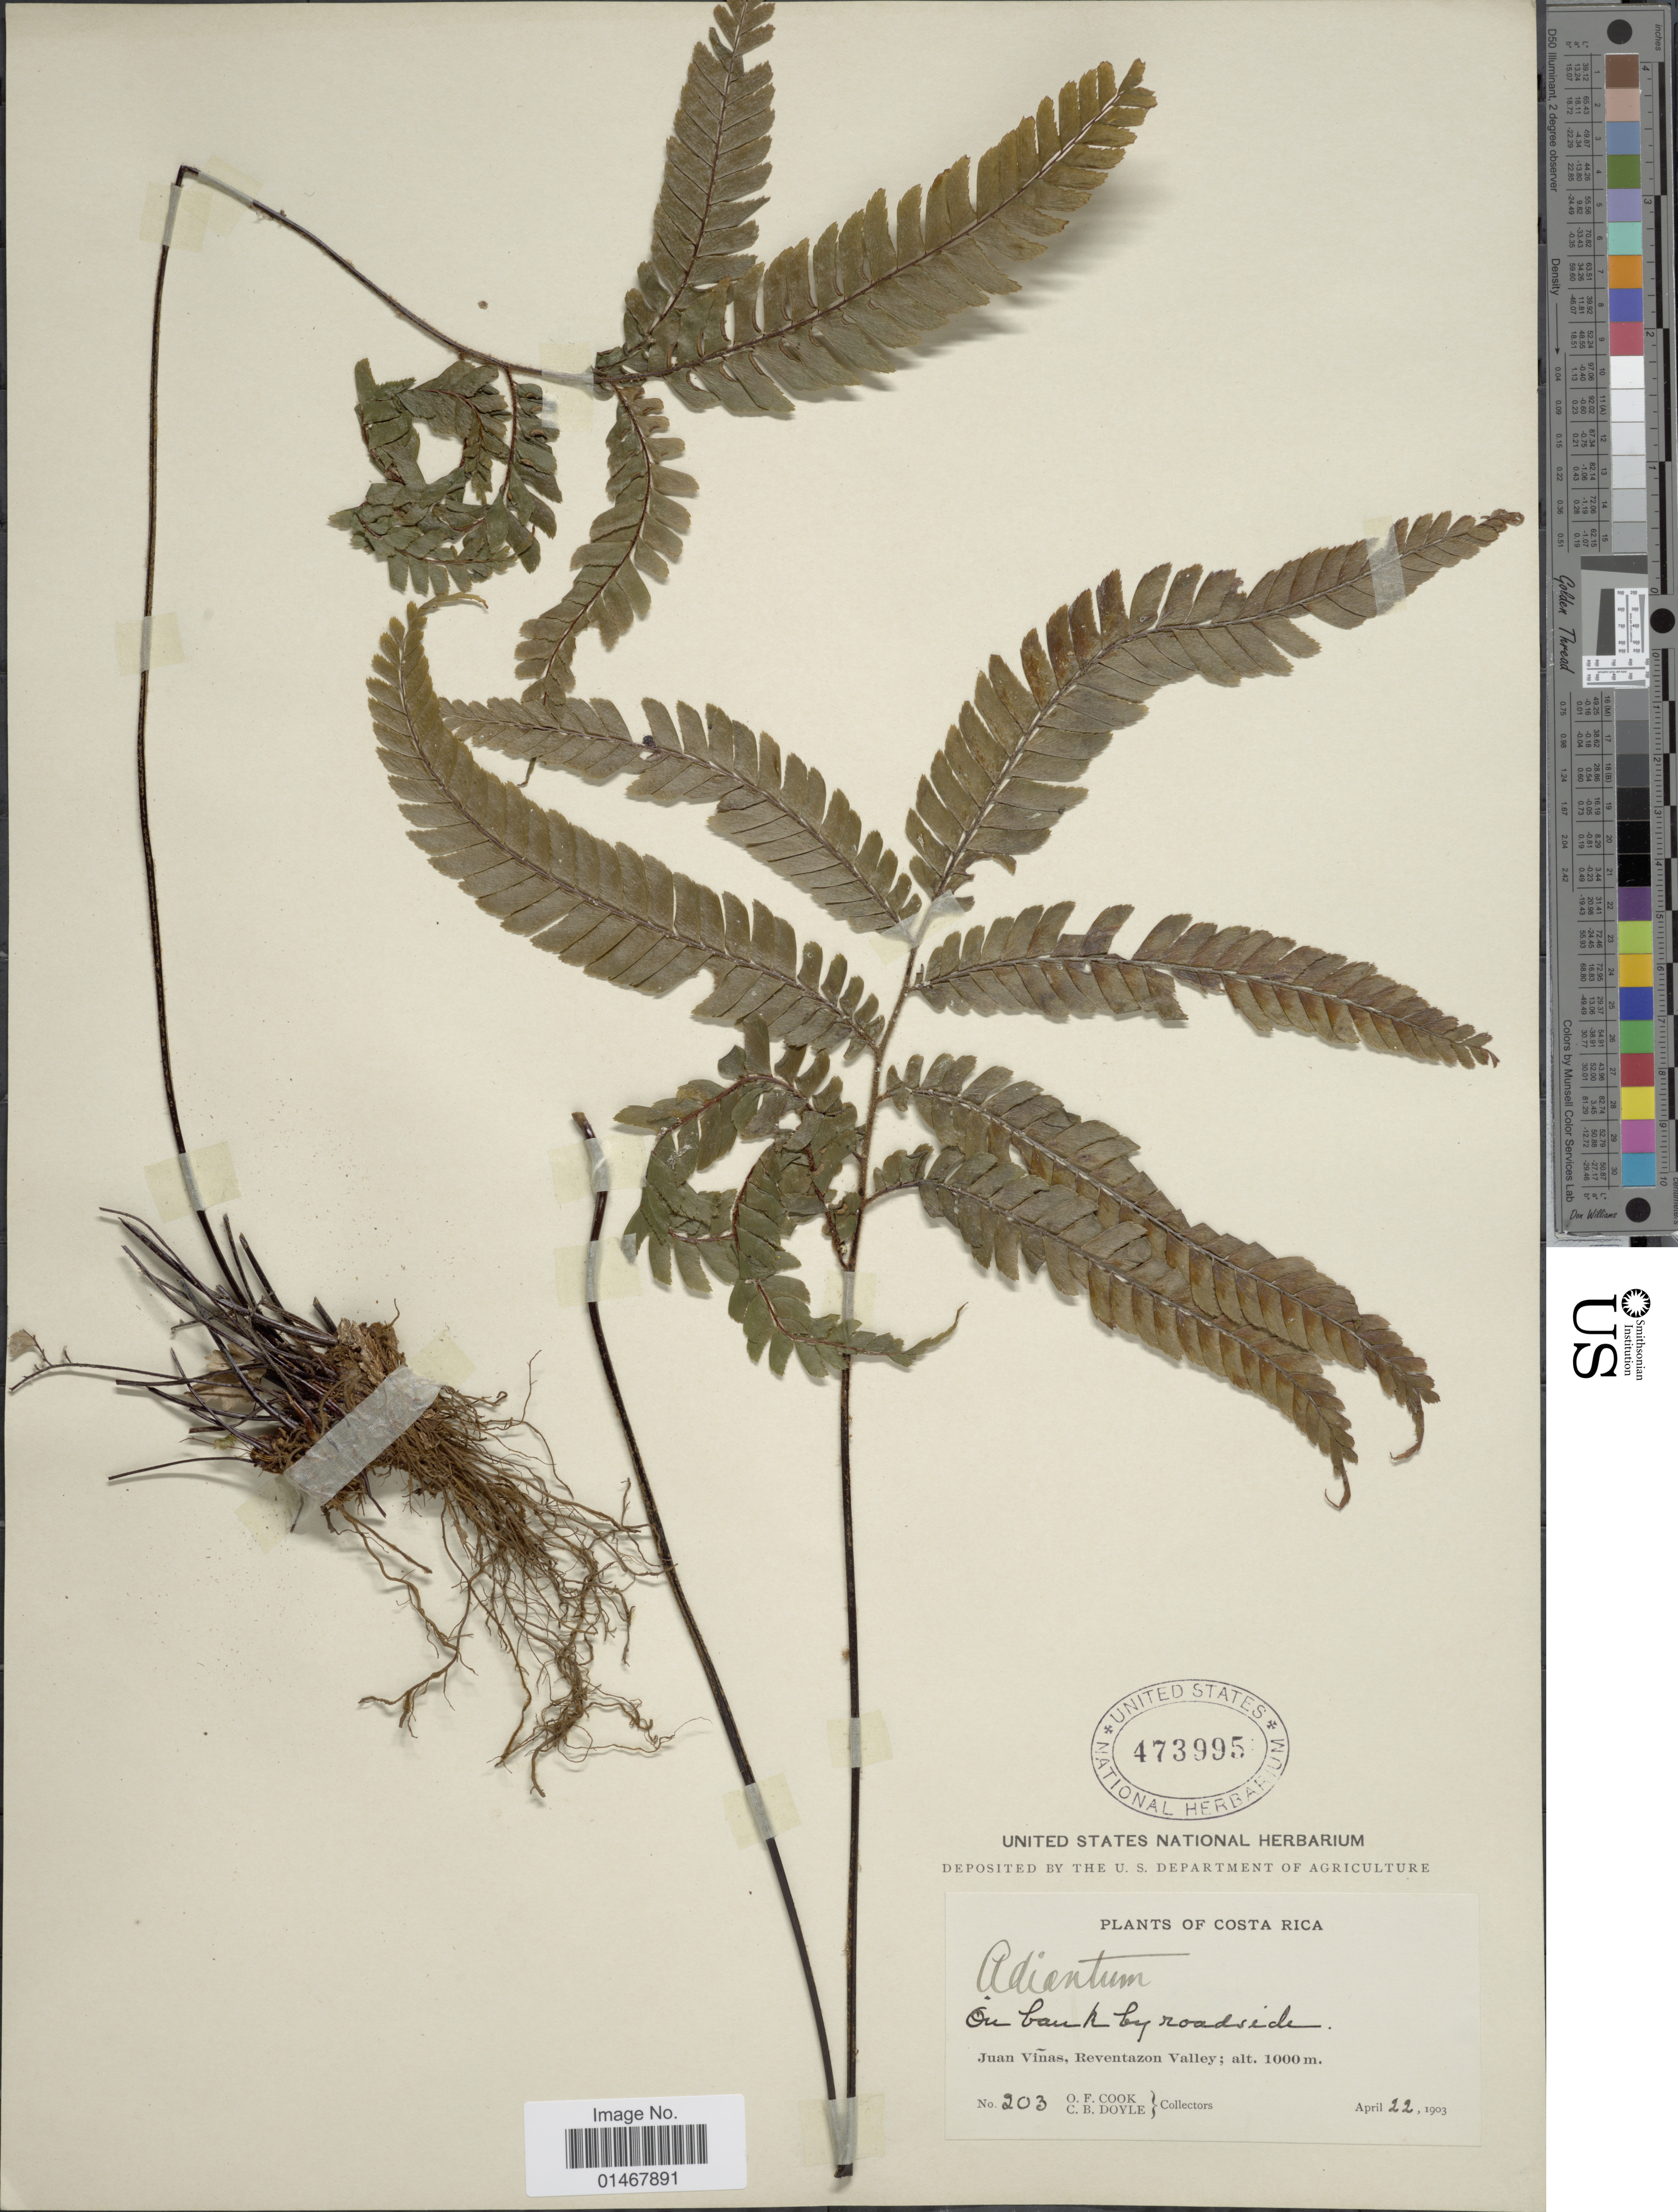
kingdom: Plantae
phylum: Tracheophyta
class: Polypodiopsida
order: Polypodiales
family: Pteridaceae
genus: Adiantum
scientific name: Adiantum pulverulentum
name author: L.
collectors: O. F. Cook & C. Doyle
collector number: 203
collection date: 1903-04-22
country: Costa Rica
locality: On bank by roadside, Juan Viñas, Reventazon Valley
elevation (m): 1000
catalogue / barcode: US 473995